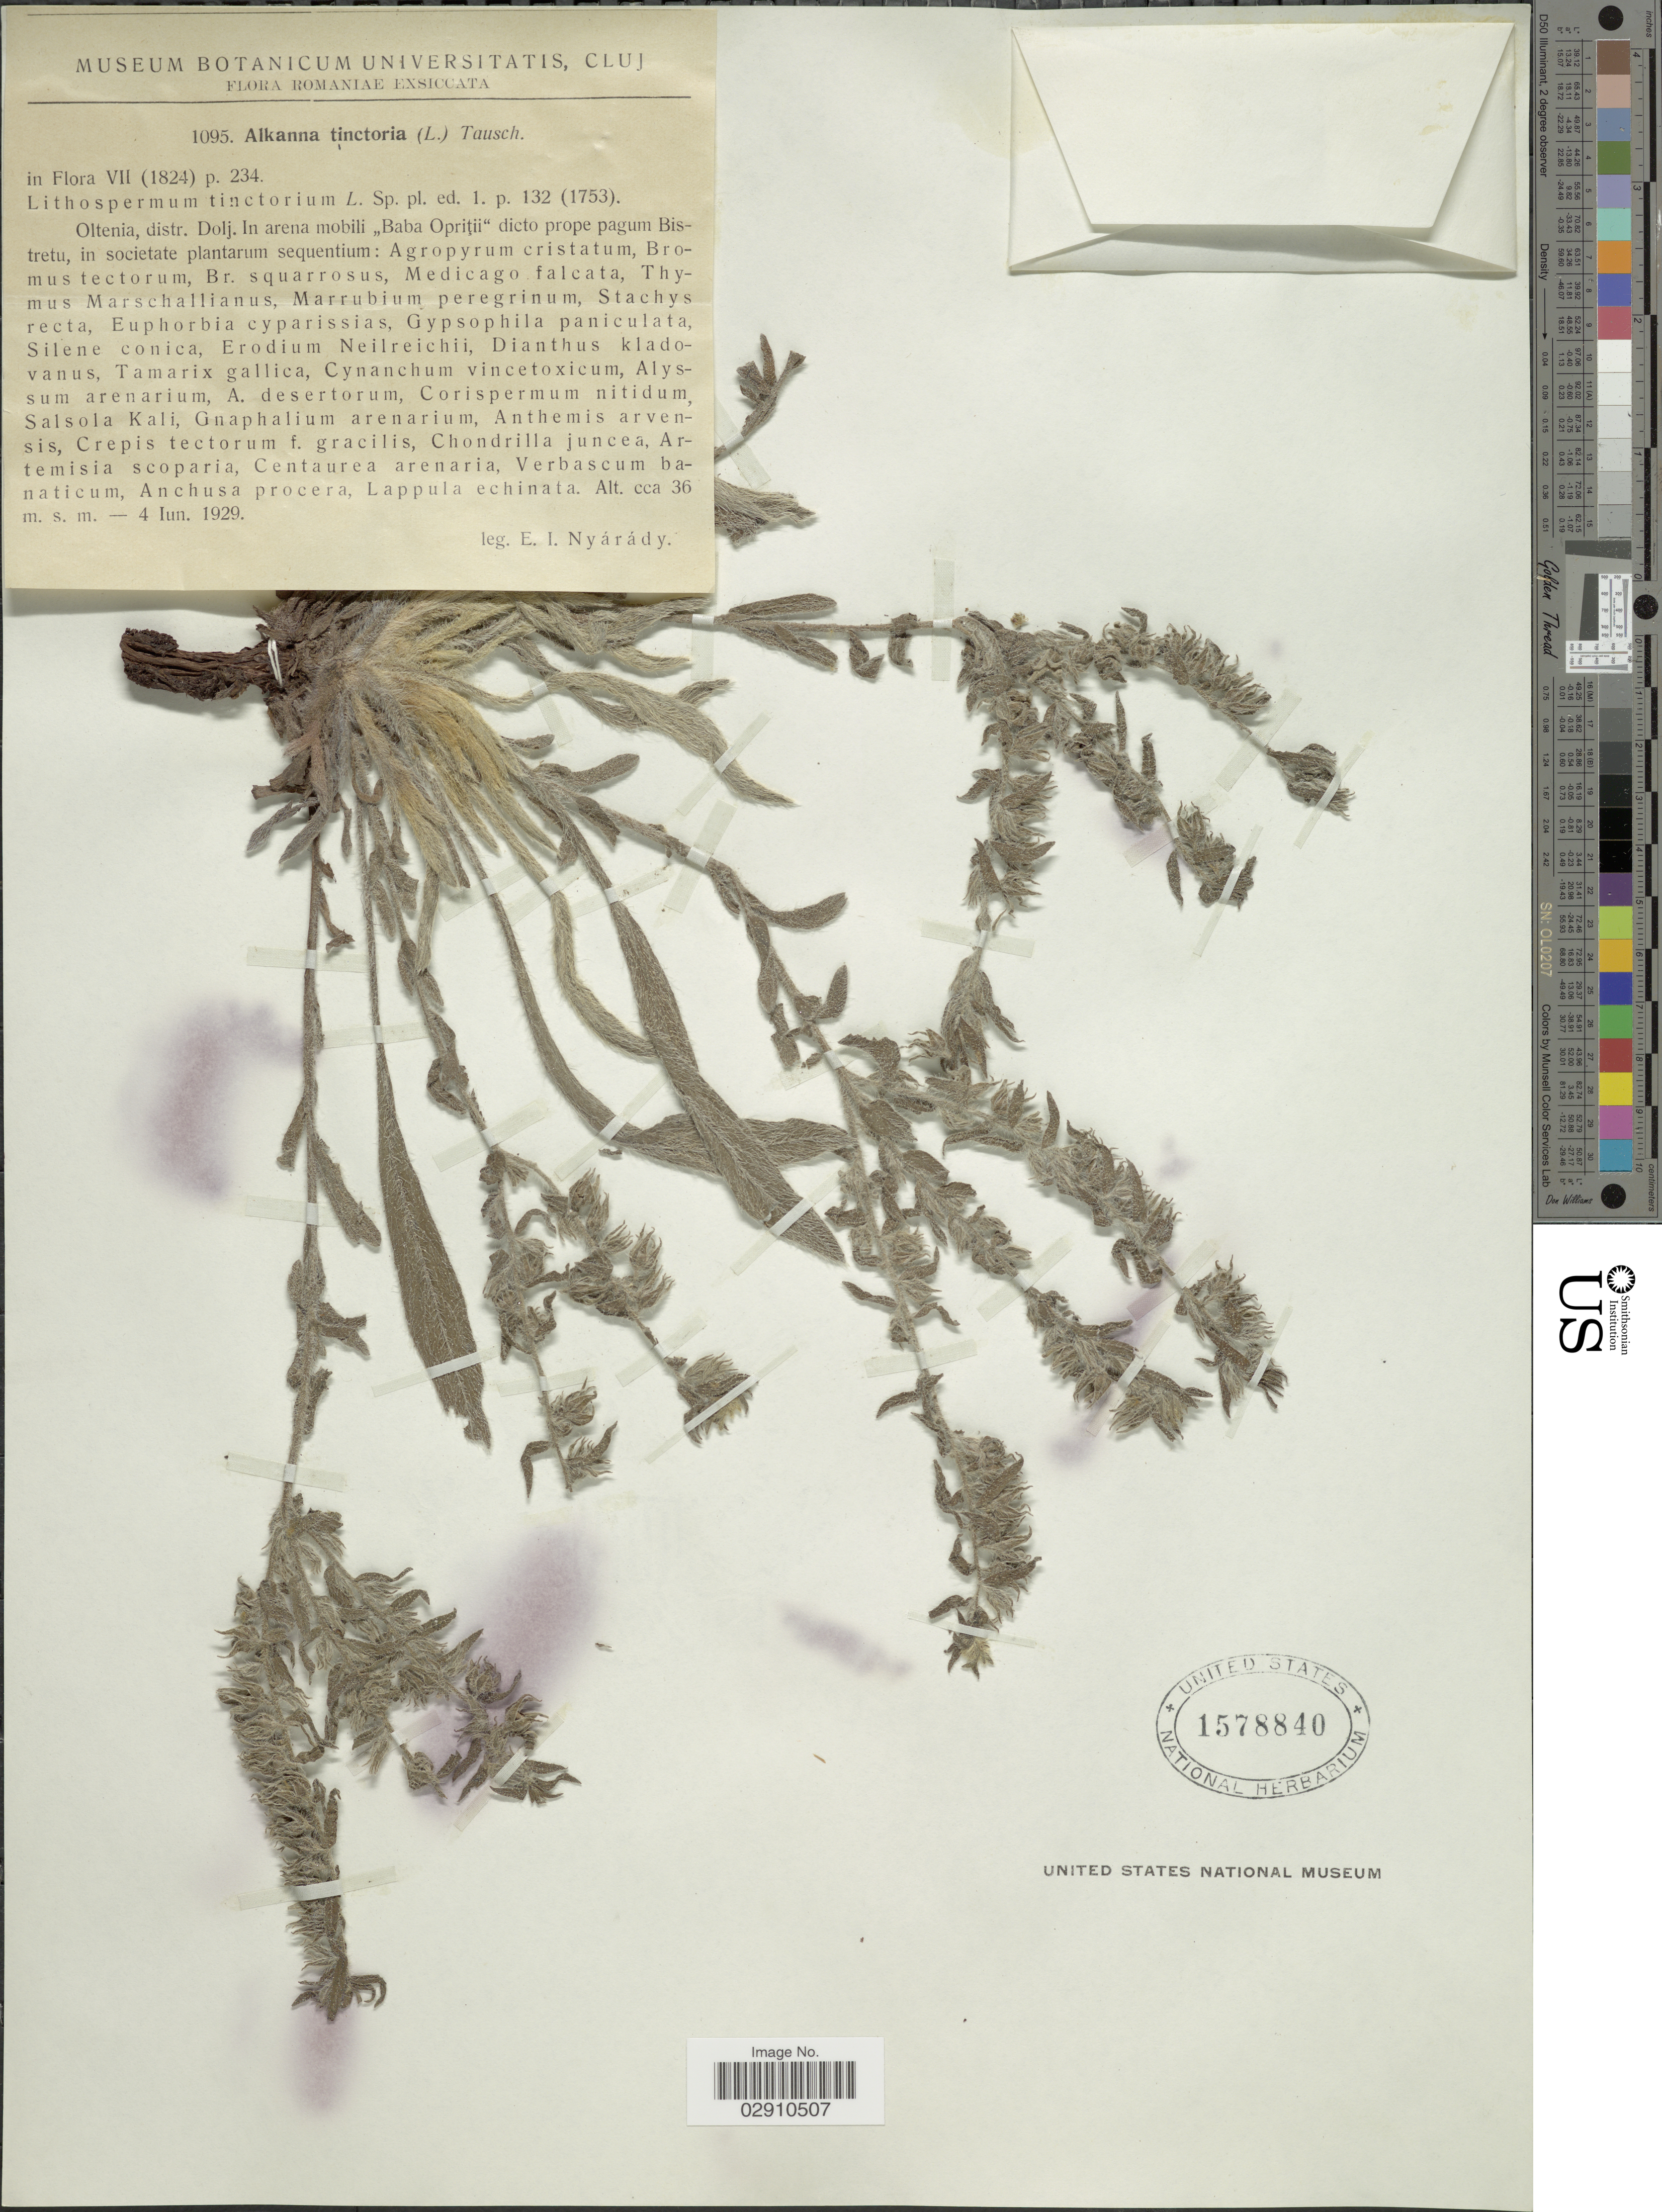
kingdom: Plantae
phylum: Tracheophyta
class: Magnoliopsida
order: Boraginales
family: Boraginaceae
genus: Alkanna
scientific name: Alkanna tinctoria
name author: (L.) Tausch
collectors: E. Nyárády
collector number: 1095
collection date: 1929-06-04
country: Romania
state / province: Dolj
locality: Oltenia, distr. Dolj. In arena mobili "Baba Opritii" dicto prope pagum Bistretu, in societate plantarum sequentium.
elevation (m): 36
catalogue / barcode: US 1578840